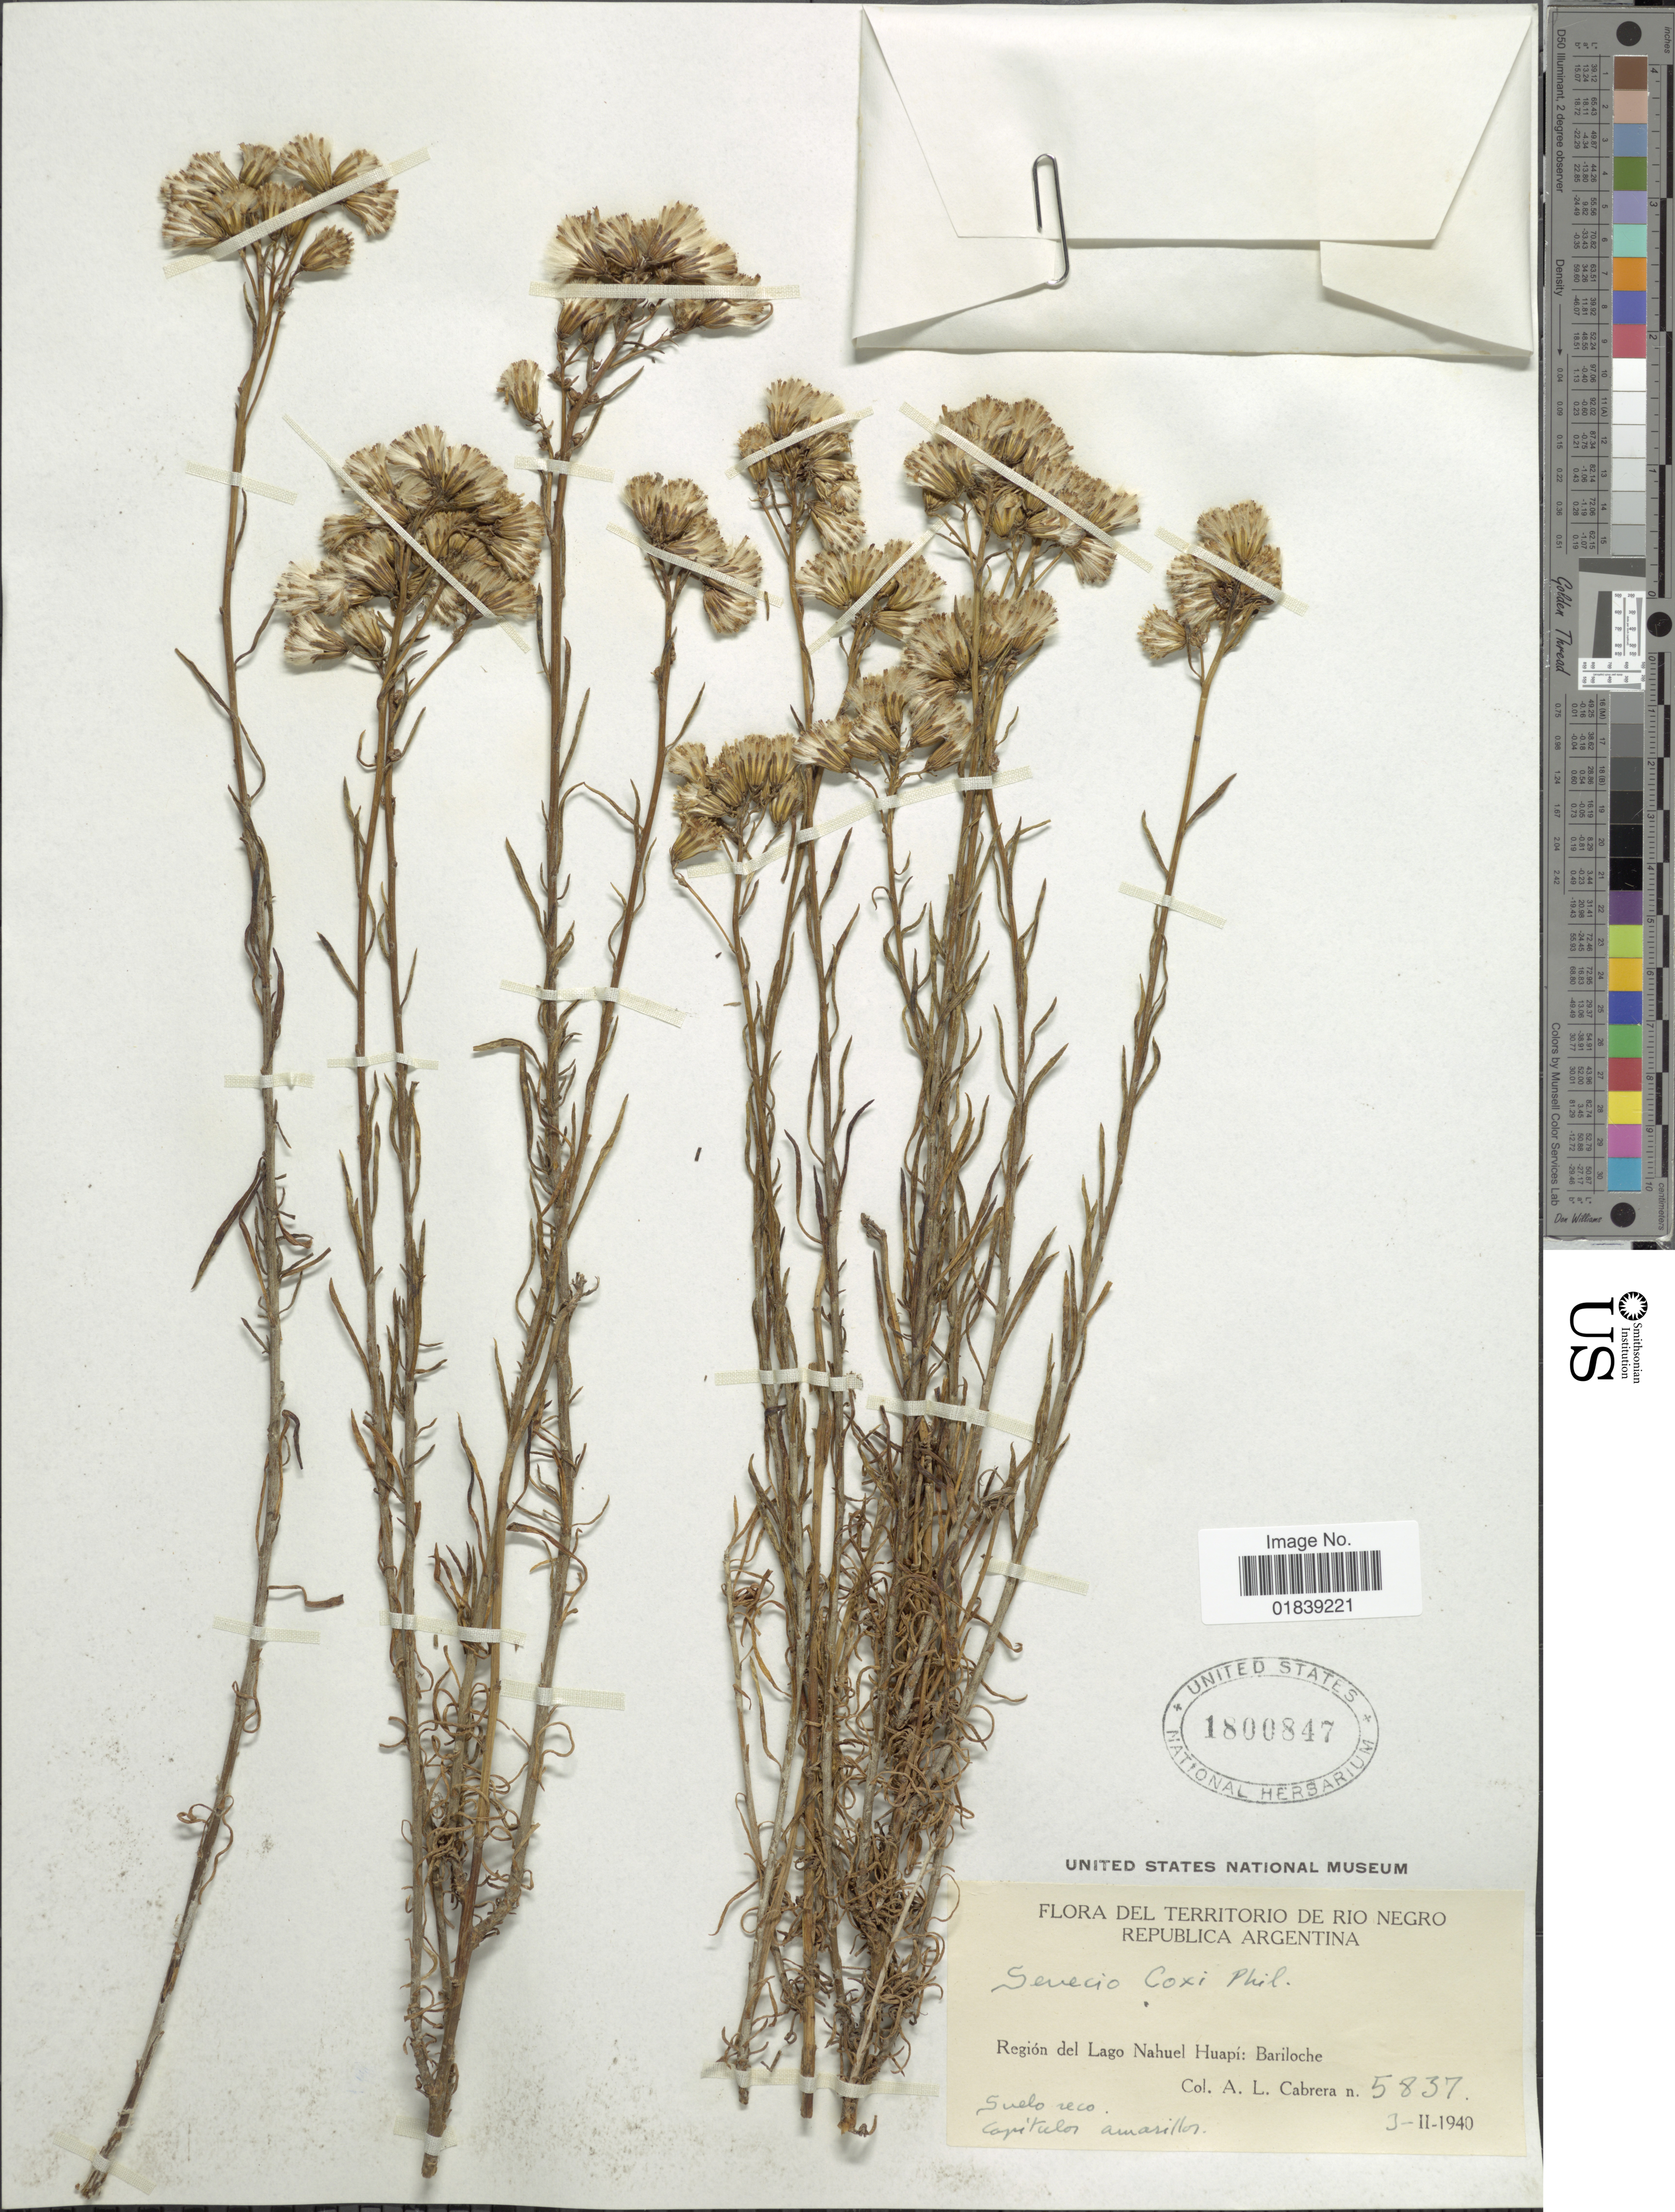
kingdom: Plantae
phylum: Tracheophyta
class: Magnoliopsida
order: Asterales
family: Asteraceae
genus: Senecio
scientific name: Senecio coxii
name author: Phil.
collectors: A. L. Cabrera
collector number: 5837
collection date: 1940-02-03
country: Argentina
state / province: Rio Negro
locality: Republica Argentina, Region del Lago Nahuel Huapi, Bariloche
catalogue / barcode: US 1800847